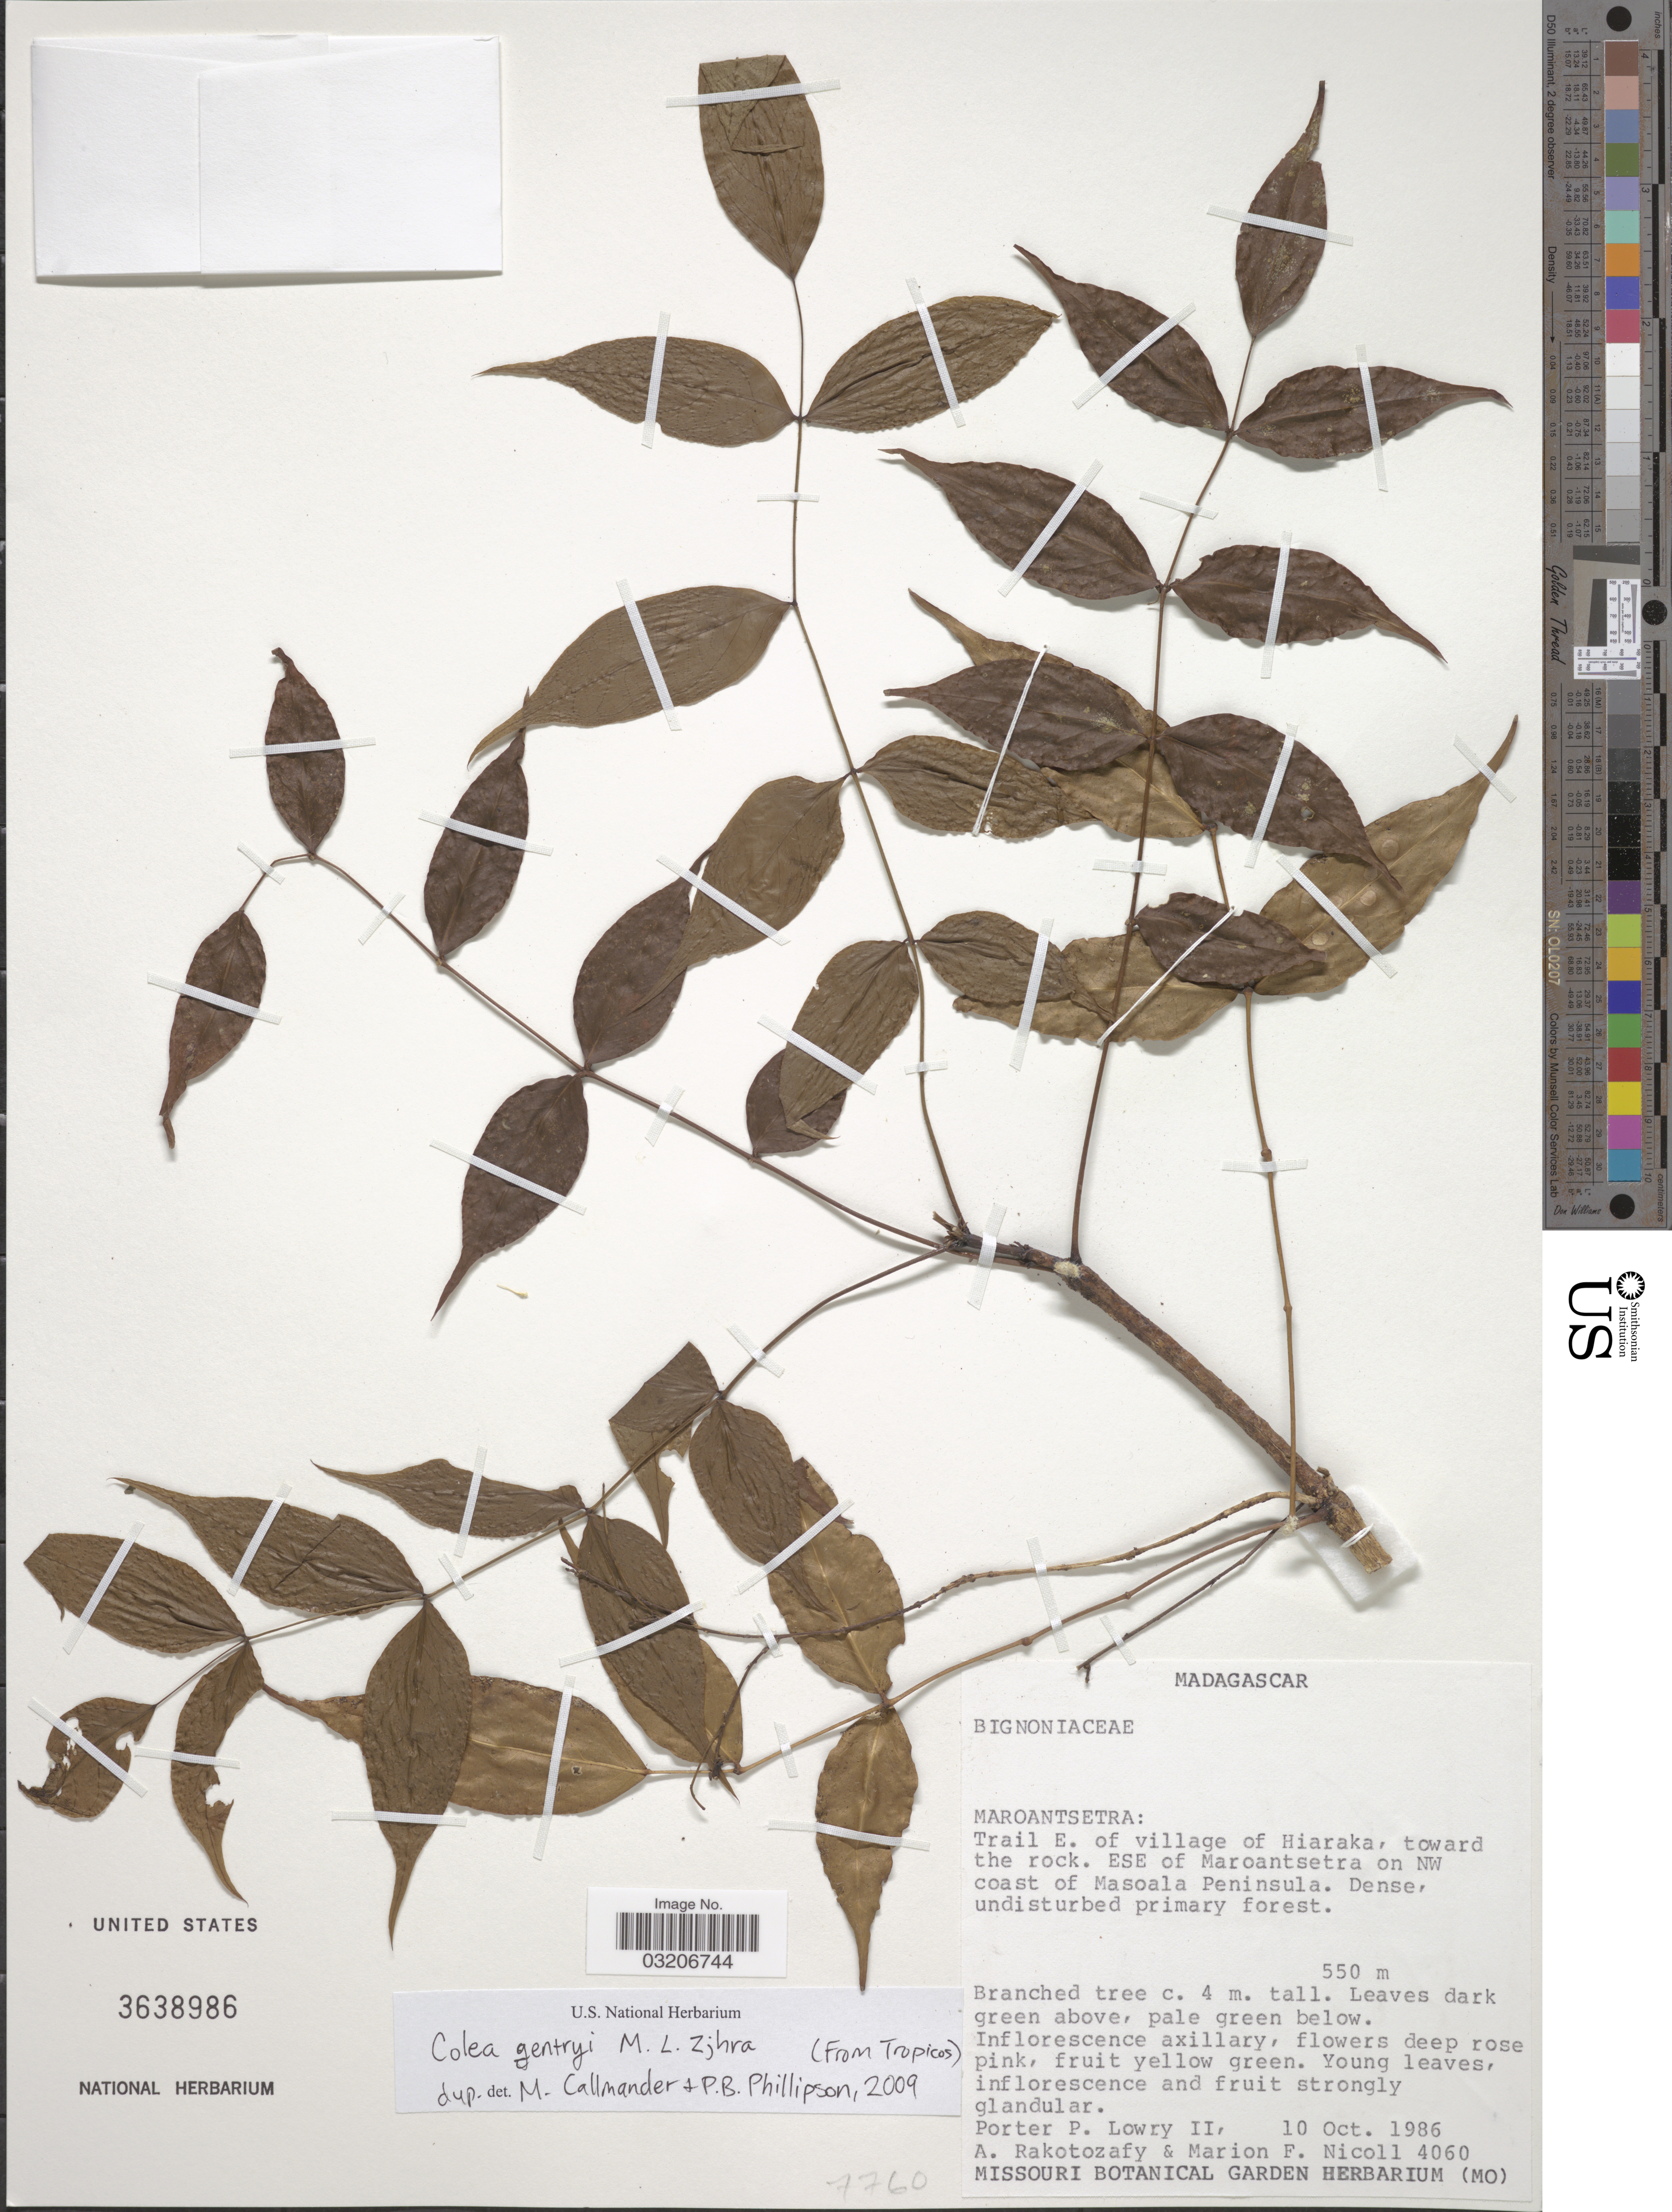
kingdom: Plantae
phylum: Tracheophyta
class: Magnoliopsida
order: Lamiales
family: Bignoniaceae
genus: Colea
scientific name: Colea gentryi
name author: Zjhra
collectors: P. P. Lowry, A. Rakotozafy & M. F. Nicoll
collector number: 4060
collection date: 1986-10-10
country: Madagascar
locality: Maroantsetra: Trail E. of village of Hiaraka, toward the rock. ESE of Maroantsetra on NW coast of Masoala Peninsula.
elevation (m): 550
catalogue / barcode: US 3638986